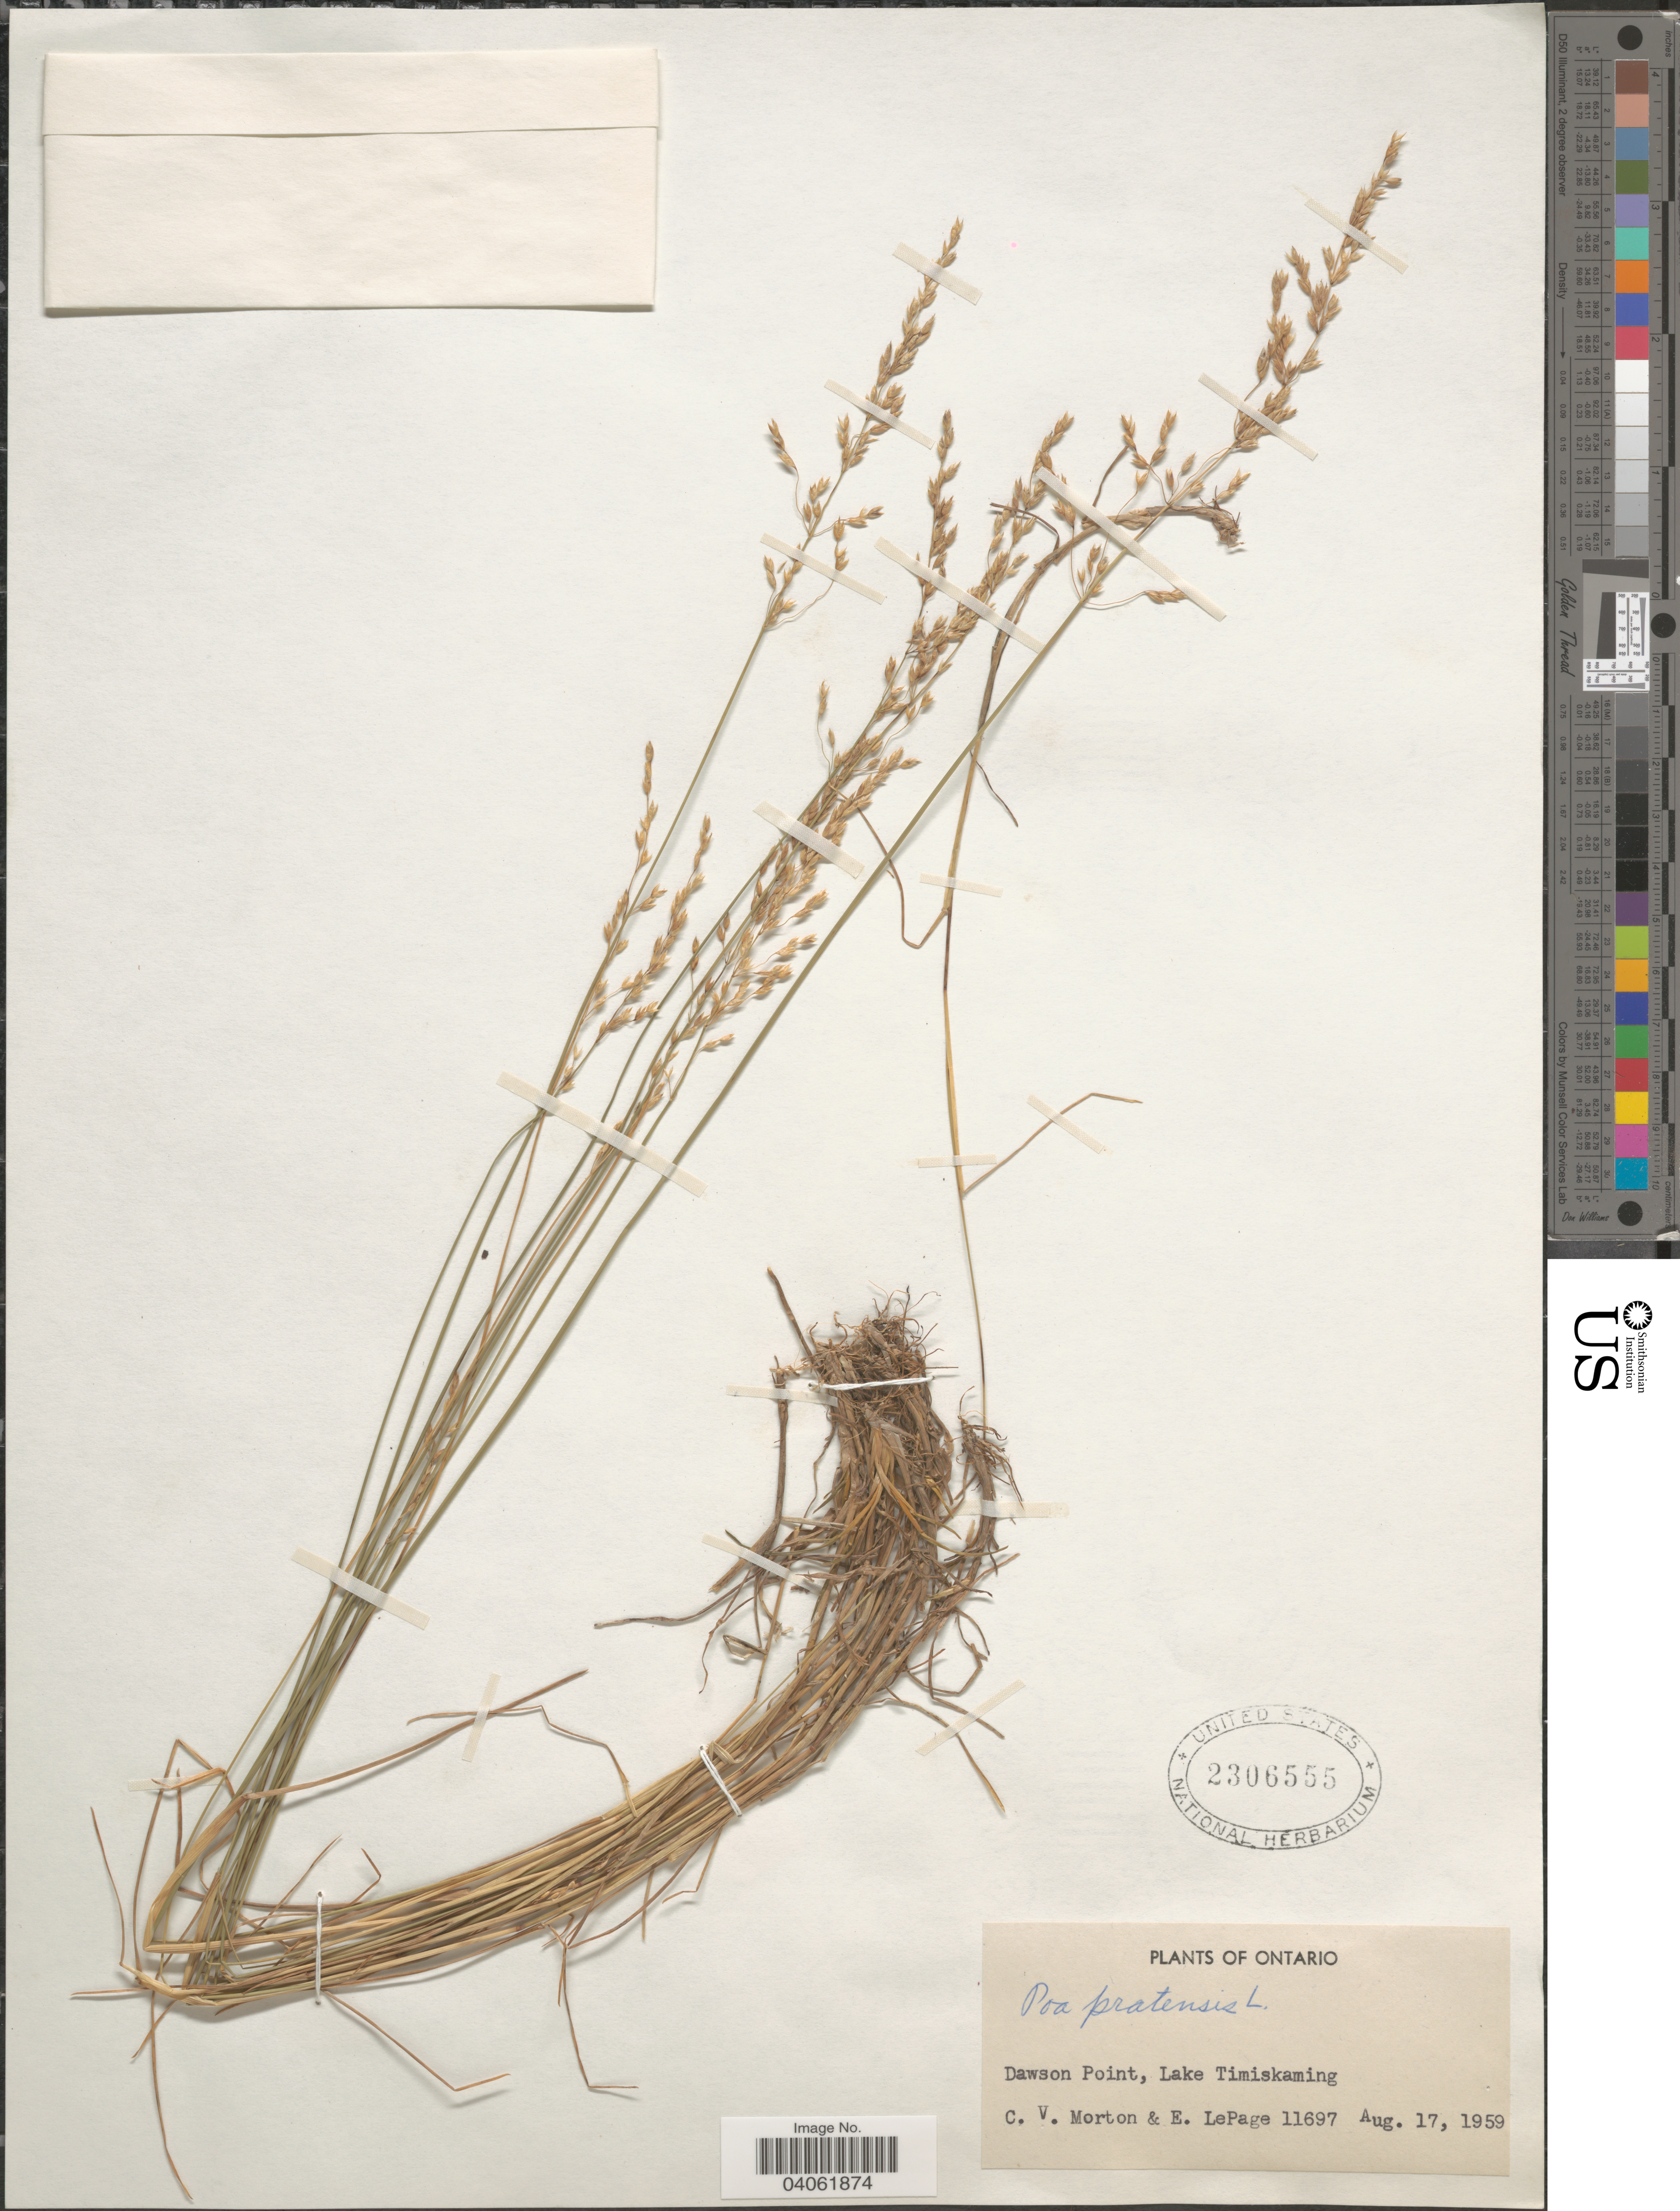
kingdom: Plantae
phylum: Tracheophyta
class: Liliopsida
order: Poales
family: Poaceae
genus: Poa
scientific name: Poa pratensis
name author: L.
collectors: C. V. Morton & E. Lepage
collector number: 11697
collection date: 1959-08-17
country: Canada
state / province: Ontario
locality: Dawson Point, Lake Timiskaming.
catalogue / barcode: US 2306555